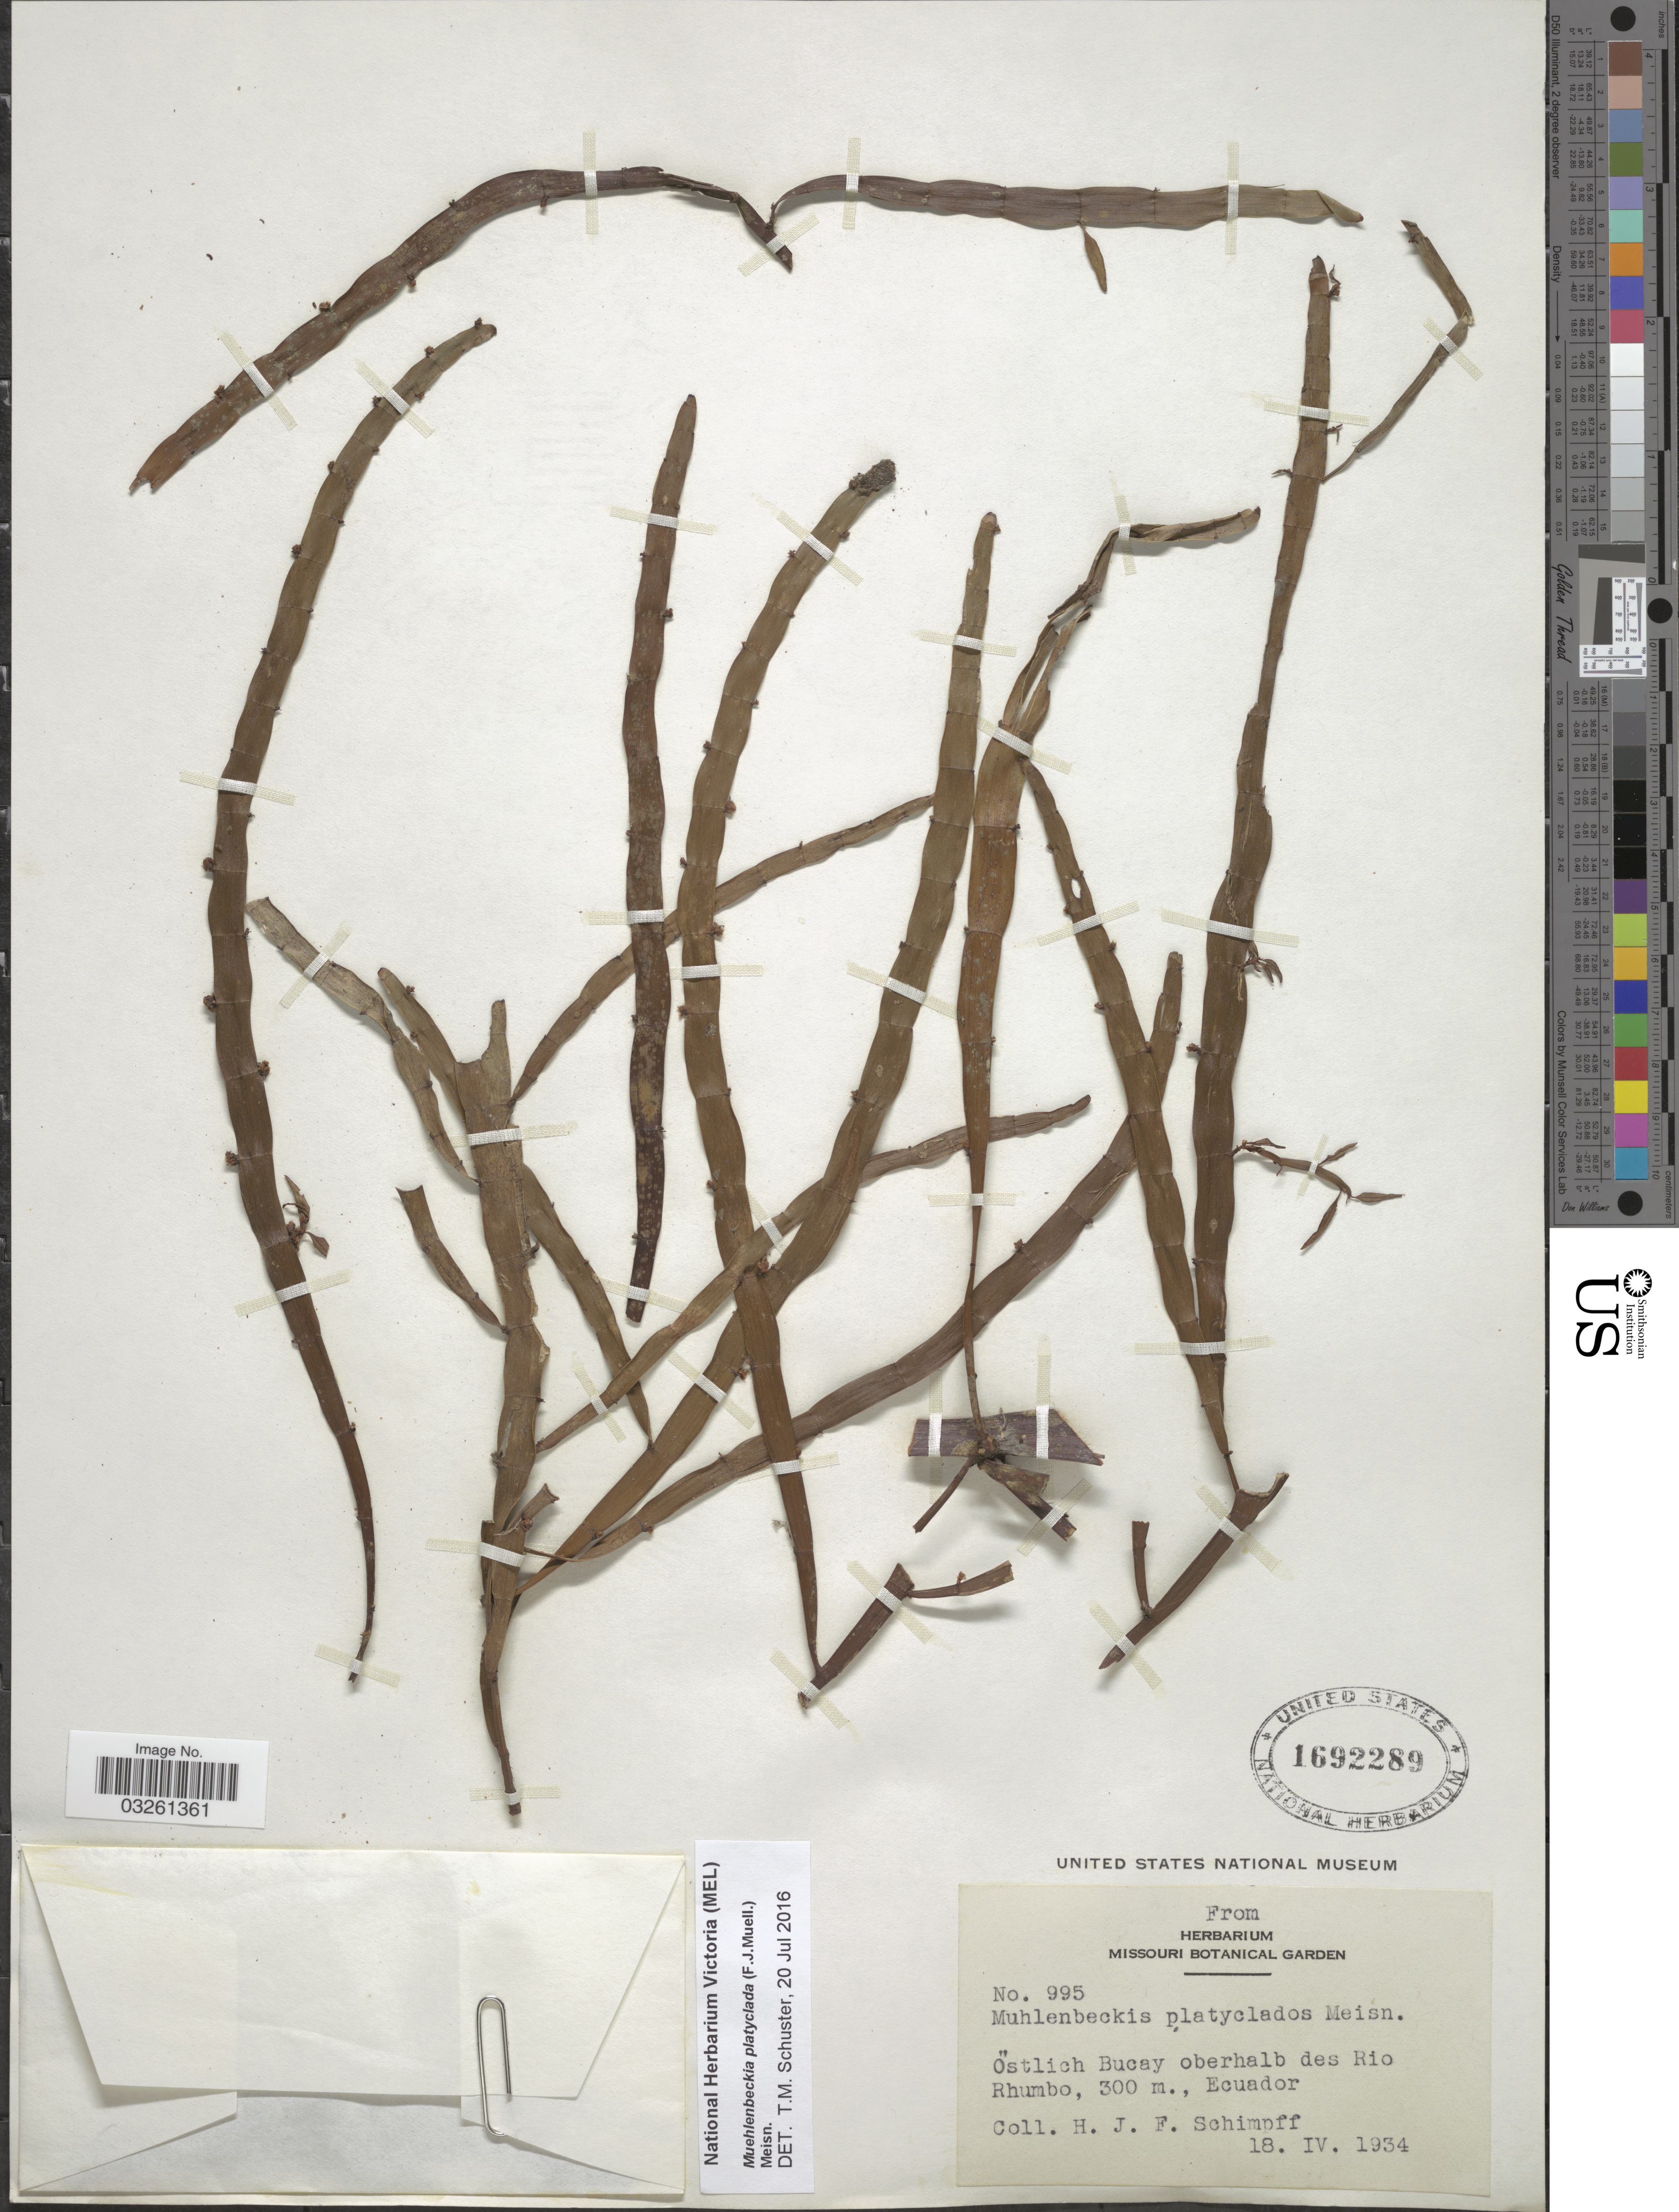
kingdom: Plantae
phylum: Tracheophyta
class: Magnoliopsida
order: Caryophyllales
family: Polygonaceae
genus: Muehlenbeckia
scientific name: Muehlenbeckia platyclada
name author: (F. Muell.) Meisn.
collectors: H. Schimpff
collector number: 995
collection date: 1934-04-18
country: Ecuador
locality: Östlich Bucay oberhalb des Rio Rhumbo.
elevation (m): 300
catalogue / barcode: US 1692289